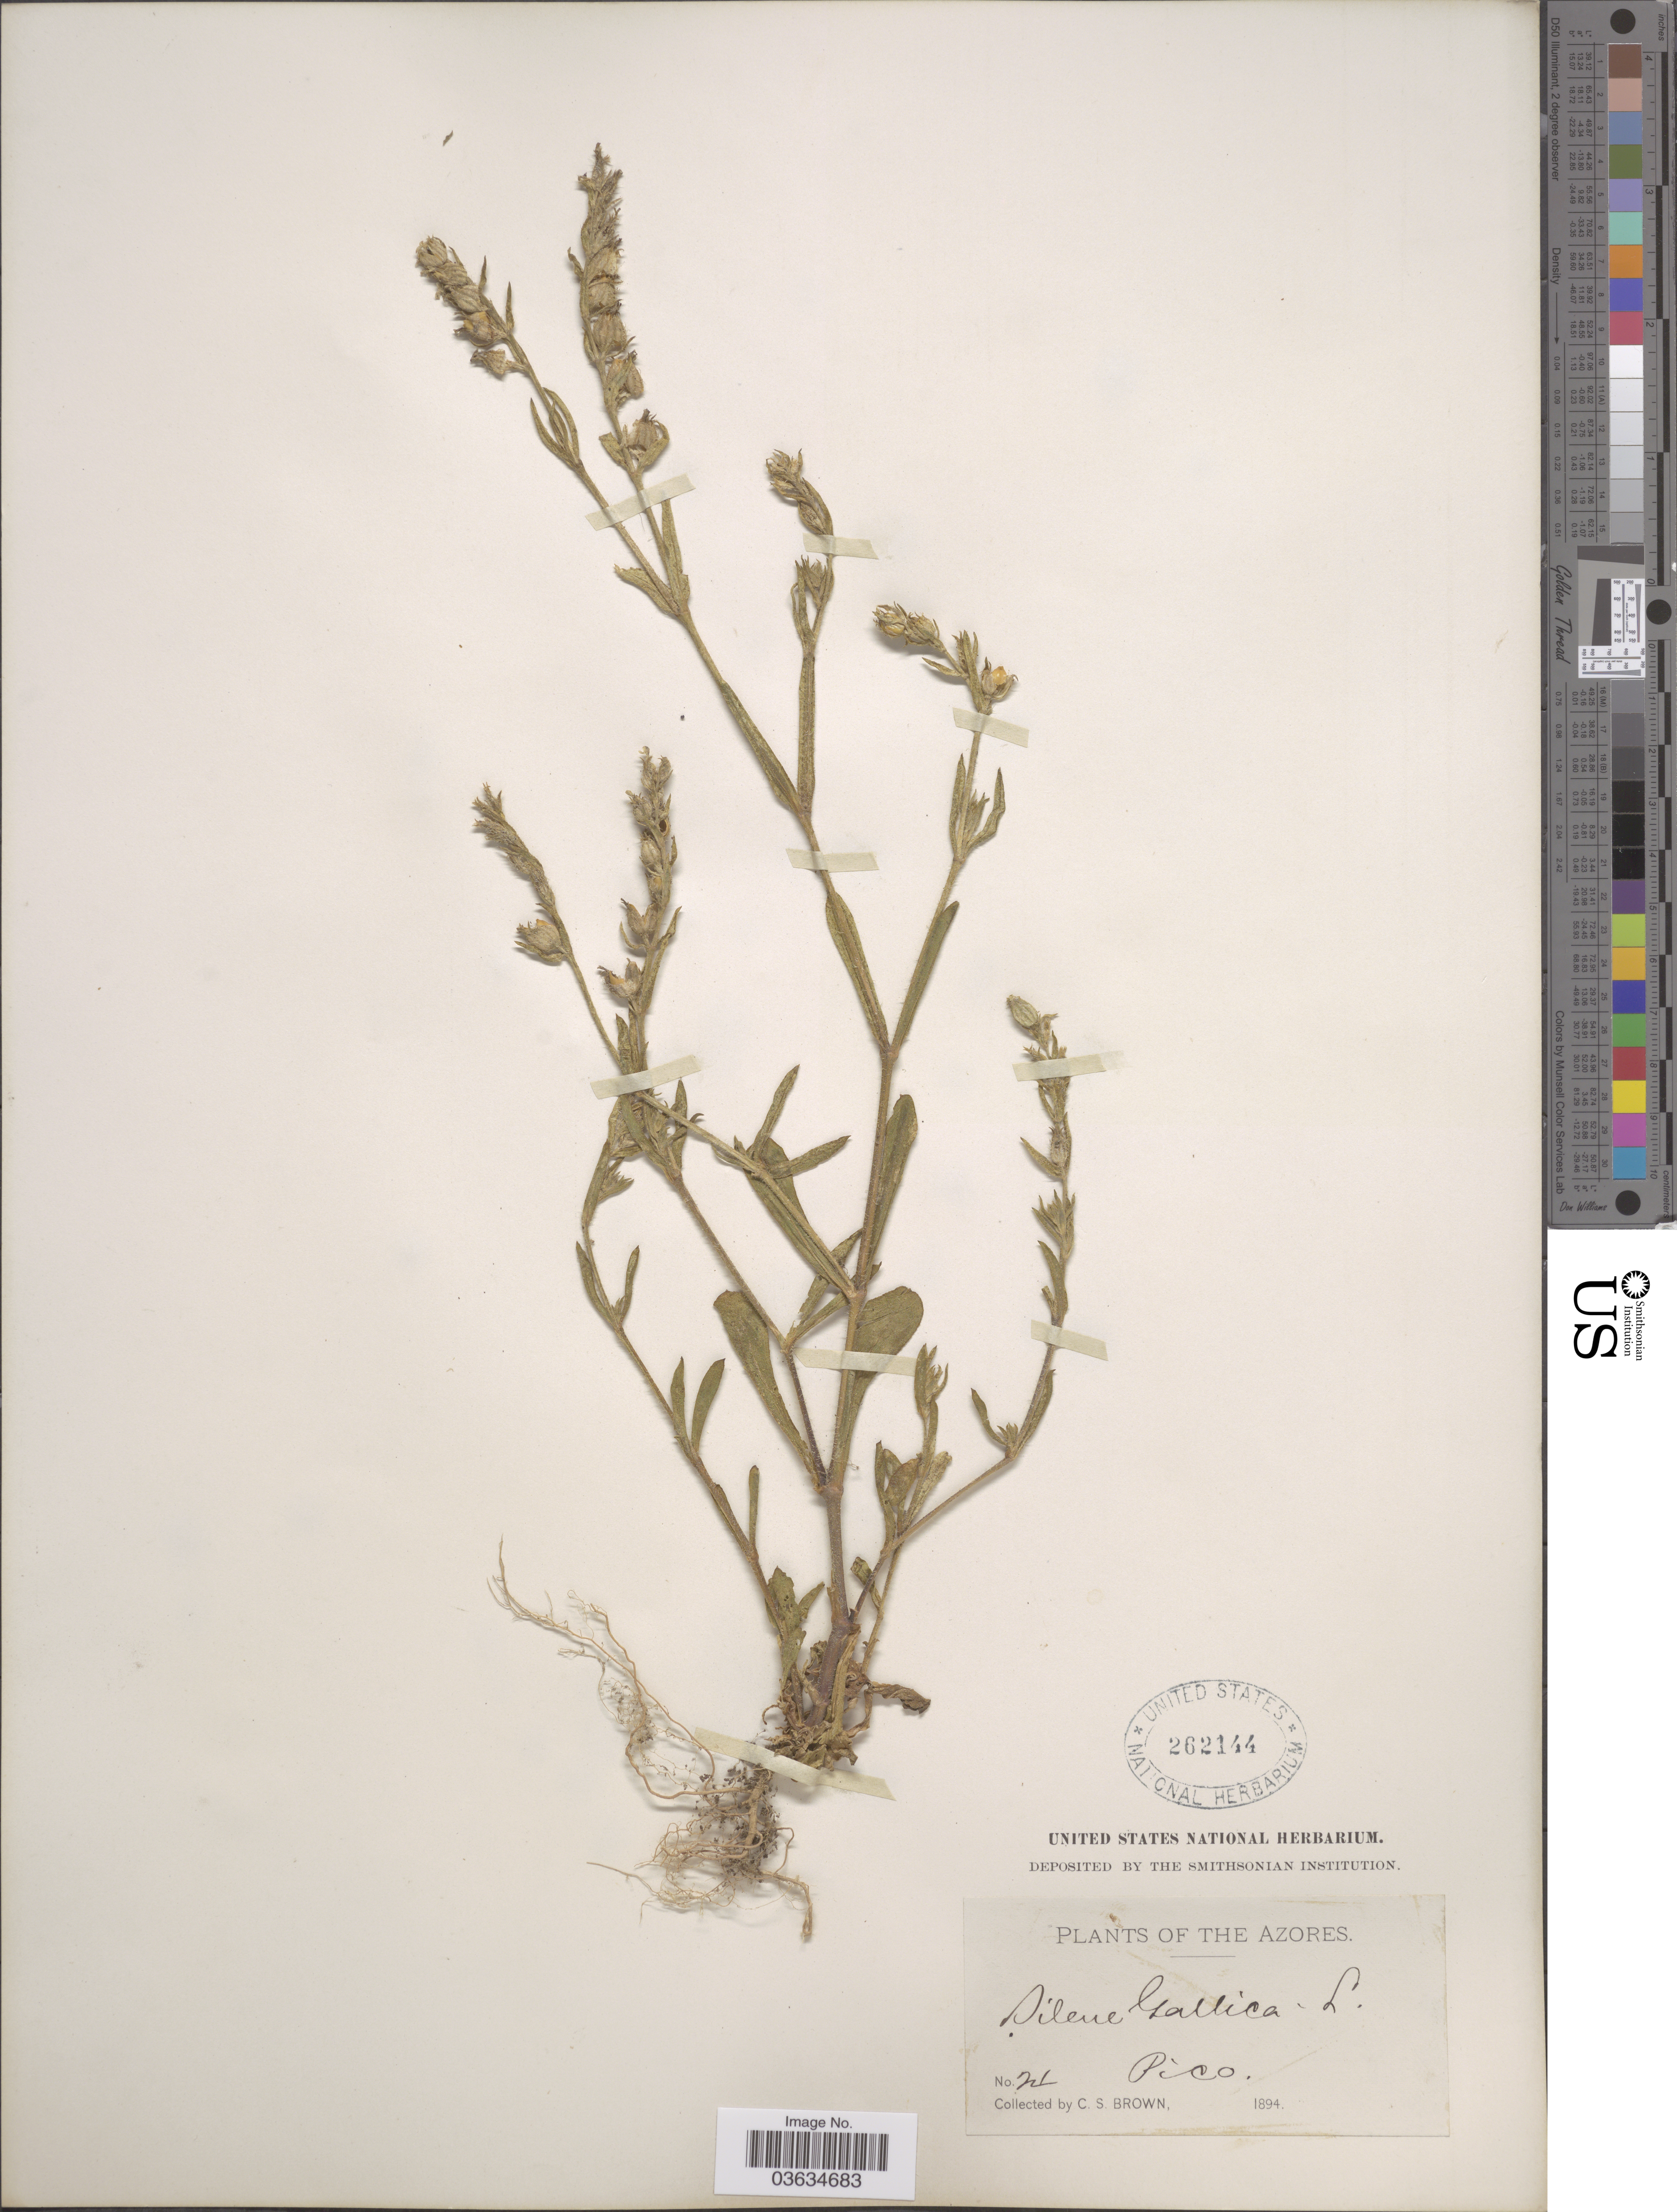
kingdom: Plantae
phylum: Tracheophyta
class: Magnoliopsida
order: Caryophyllales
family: Caryophyllaceae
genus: Silene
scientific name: Silene gallica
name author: L.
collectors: C. S. Brown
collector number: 21*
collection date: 1894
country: Portugal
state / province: Azores (Aut. Reg.)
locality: Pico.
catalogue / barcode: US 262144